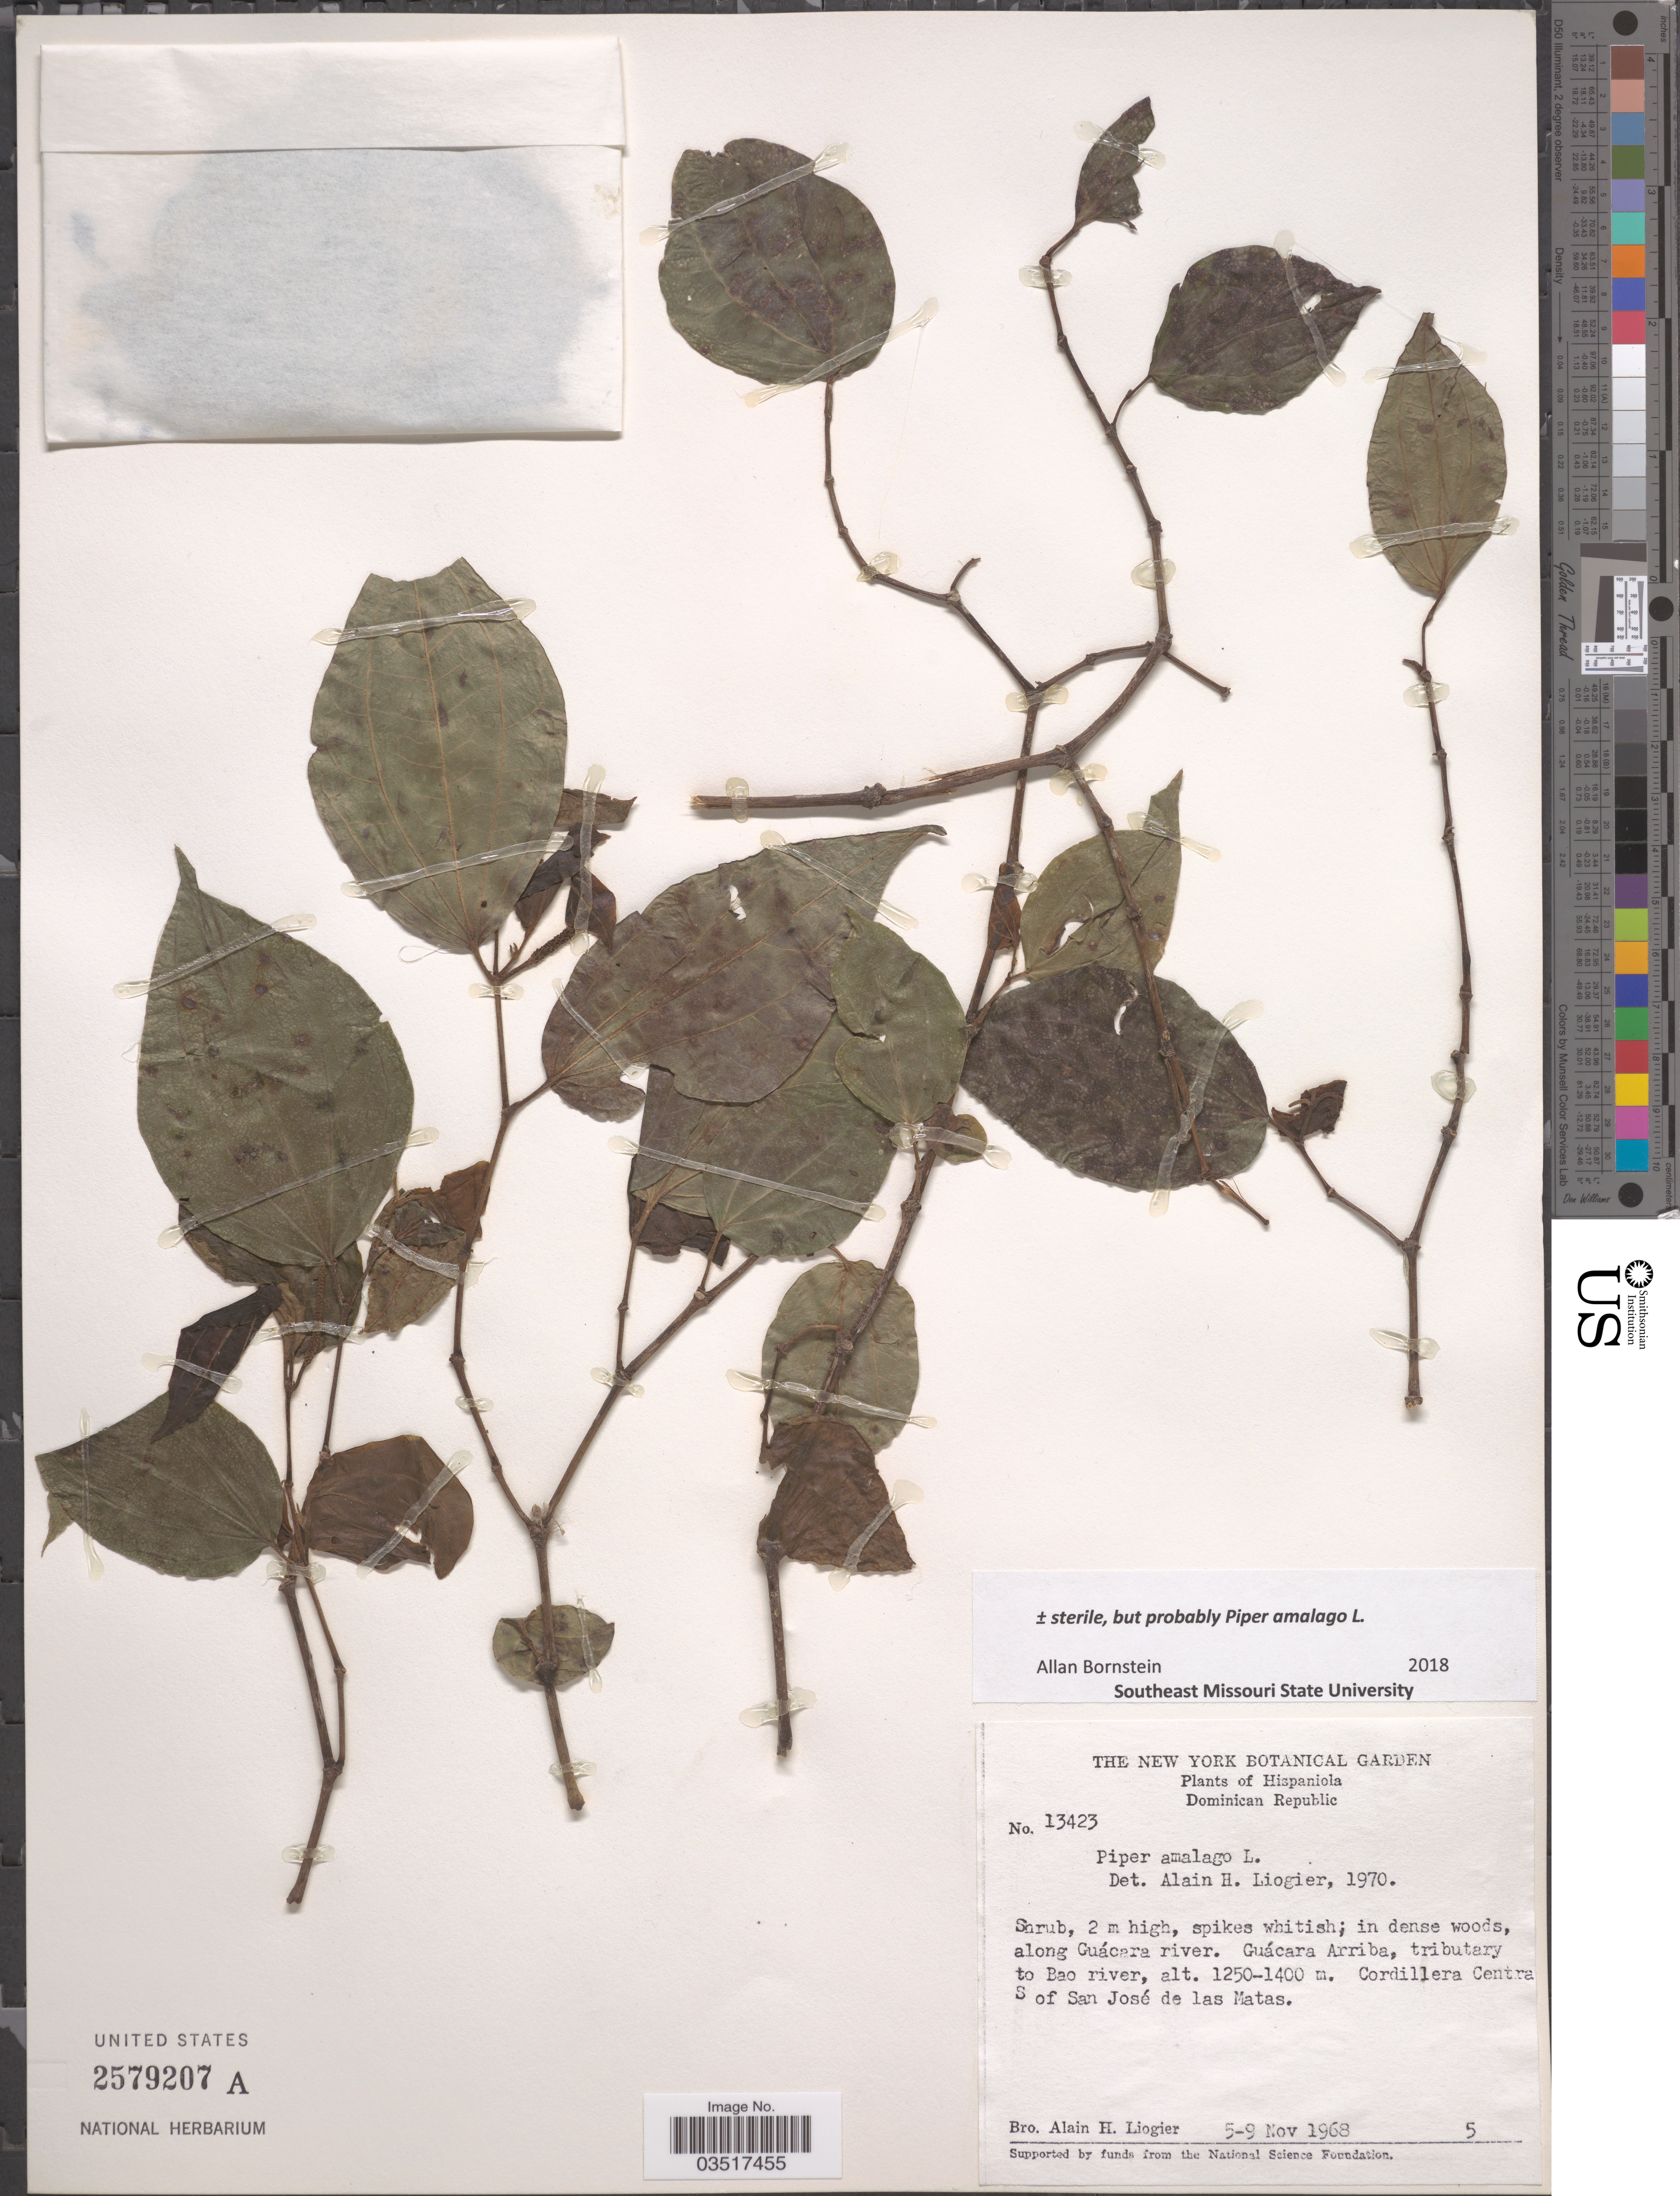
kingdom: Plantae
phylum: Tracheophyta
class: Magnoliopsida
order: Piperales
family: Piperaceae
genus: Piper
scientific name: Piper amalago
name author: L.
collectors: A. H. Liogier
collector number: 13423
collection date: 1968-11-05/1968-11-09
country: Dominican Republic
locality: Hispaniola. Along Guácara river. Guácara Arriba, tributary to Bao river. Cordillera Centra S of San José de las Matas.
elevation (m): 1250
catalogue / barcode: US 2579207A